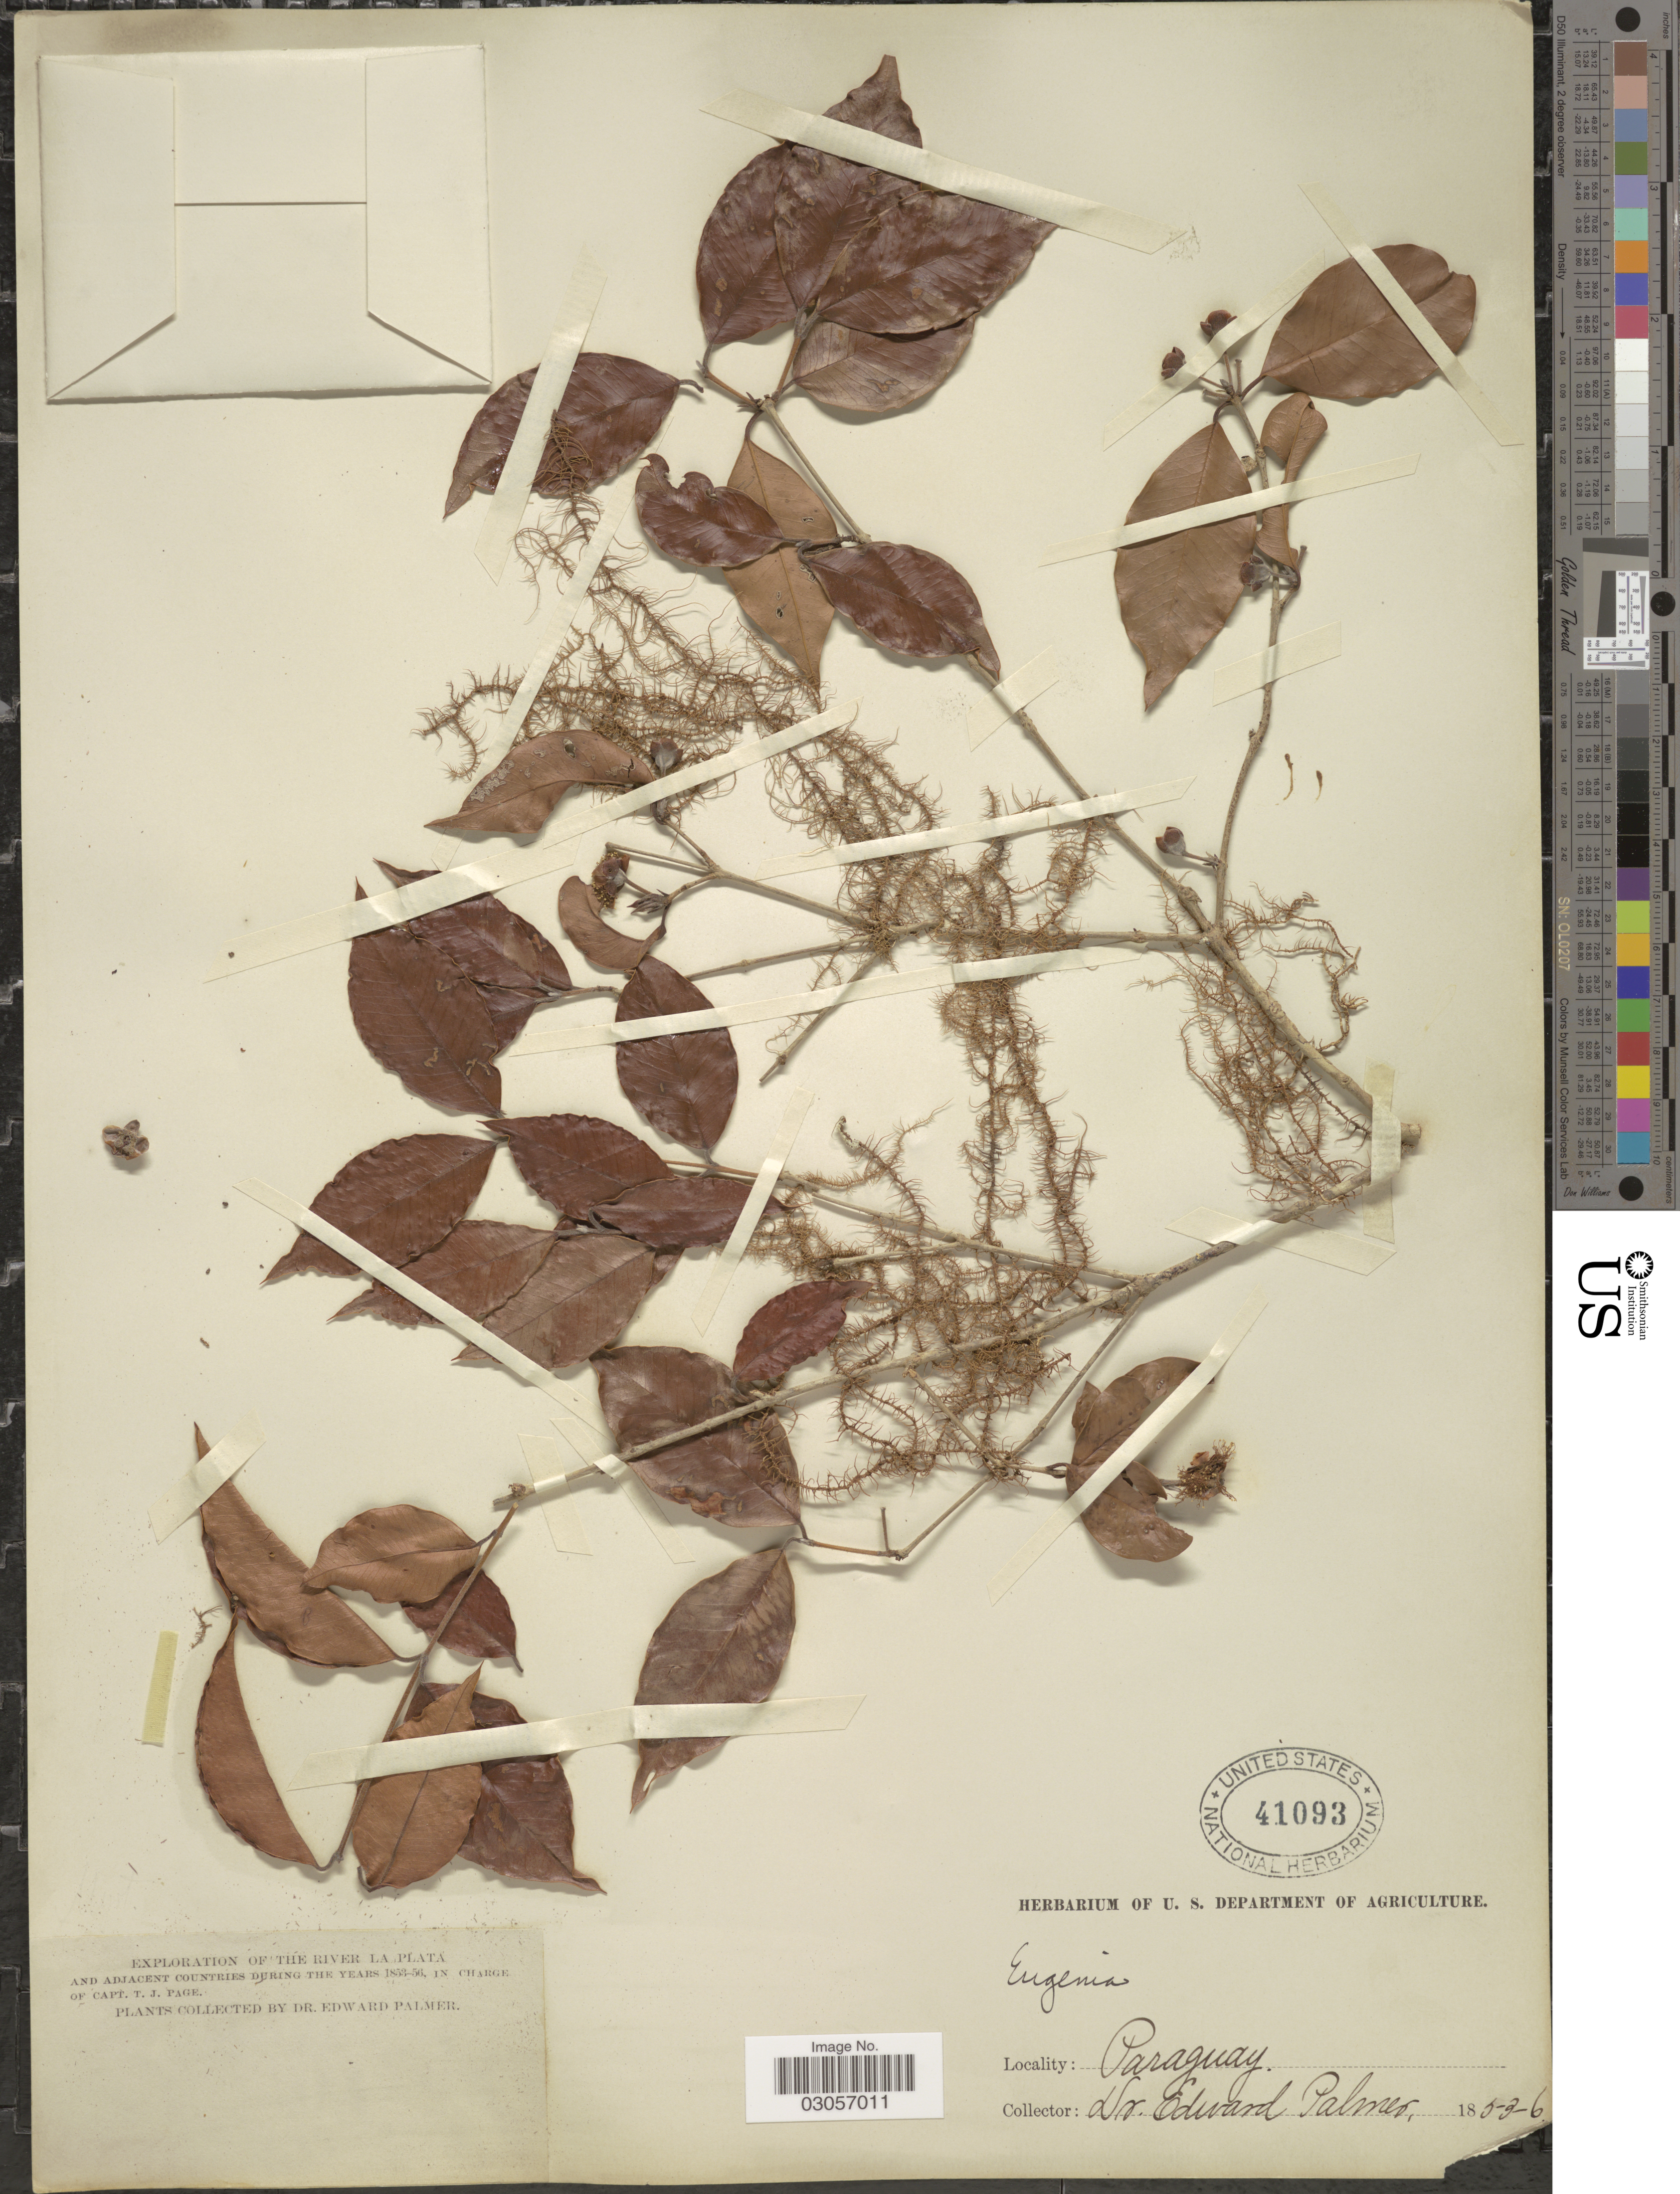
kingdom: Plantae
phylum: Tracheophyta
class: Magnoliopsida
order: Myrtales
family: Myrtaceae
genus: Myrcianthes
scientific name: Myrcianthes pungens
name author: (O. Berg) D. Legrand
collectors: E. Palmer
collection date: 1853/1856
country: Paraguay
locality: The River La Plata and adjacent countries.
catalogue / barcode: US 41093